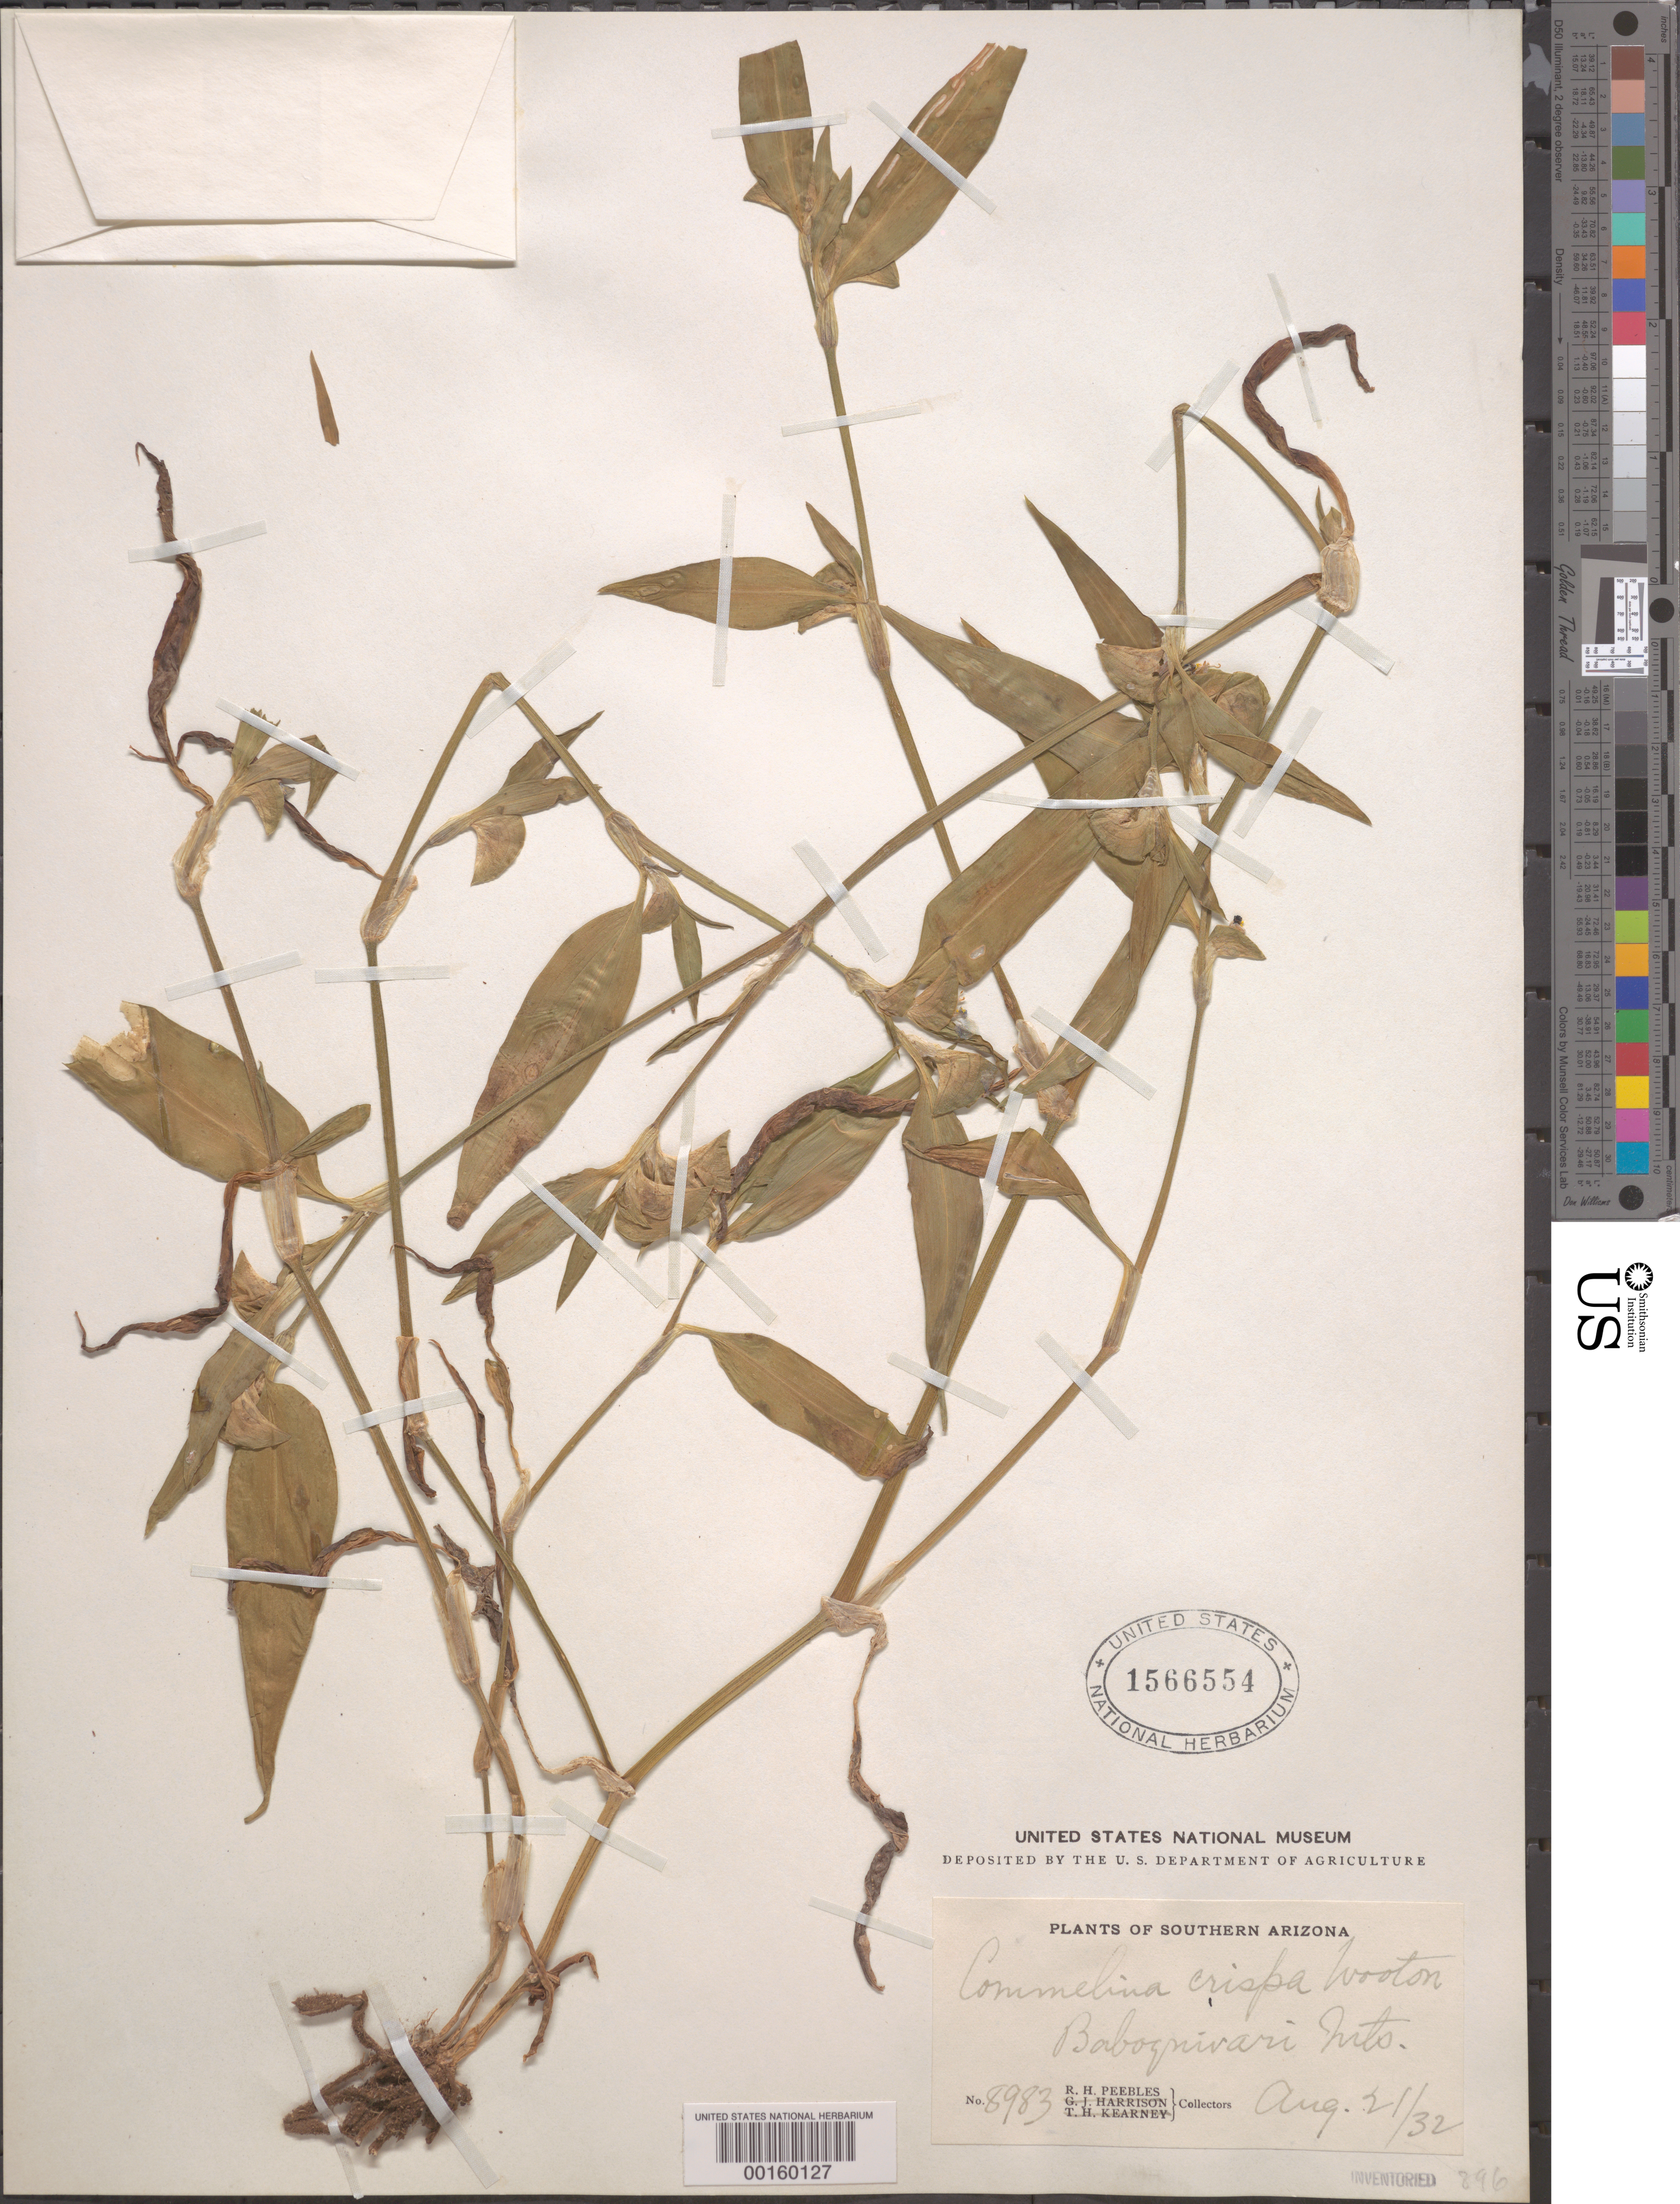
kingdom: Plantae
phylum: Tracheophyta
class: Liliopsida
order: Commelinales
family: Commelinaceae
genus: Commelina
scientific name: Commelina erecta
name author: L.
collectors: R. H. Peebles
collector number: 8983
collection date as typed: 21 Aug 1932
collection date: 1932-08-21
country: United States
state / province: Arizona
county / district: Pima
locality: Baboquivari mts.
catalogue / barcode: US 1566554